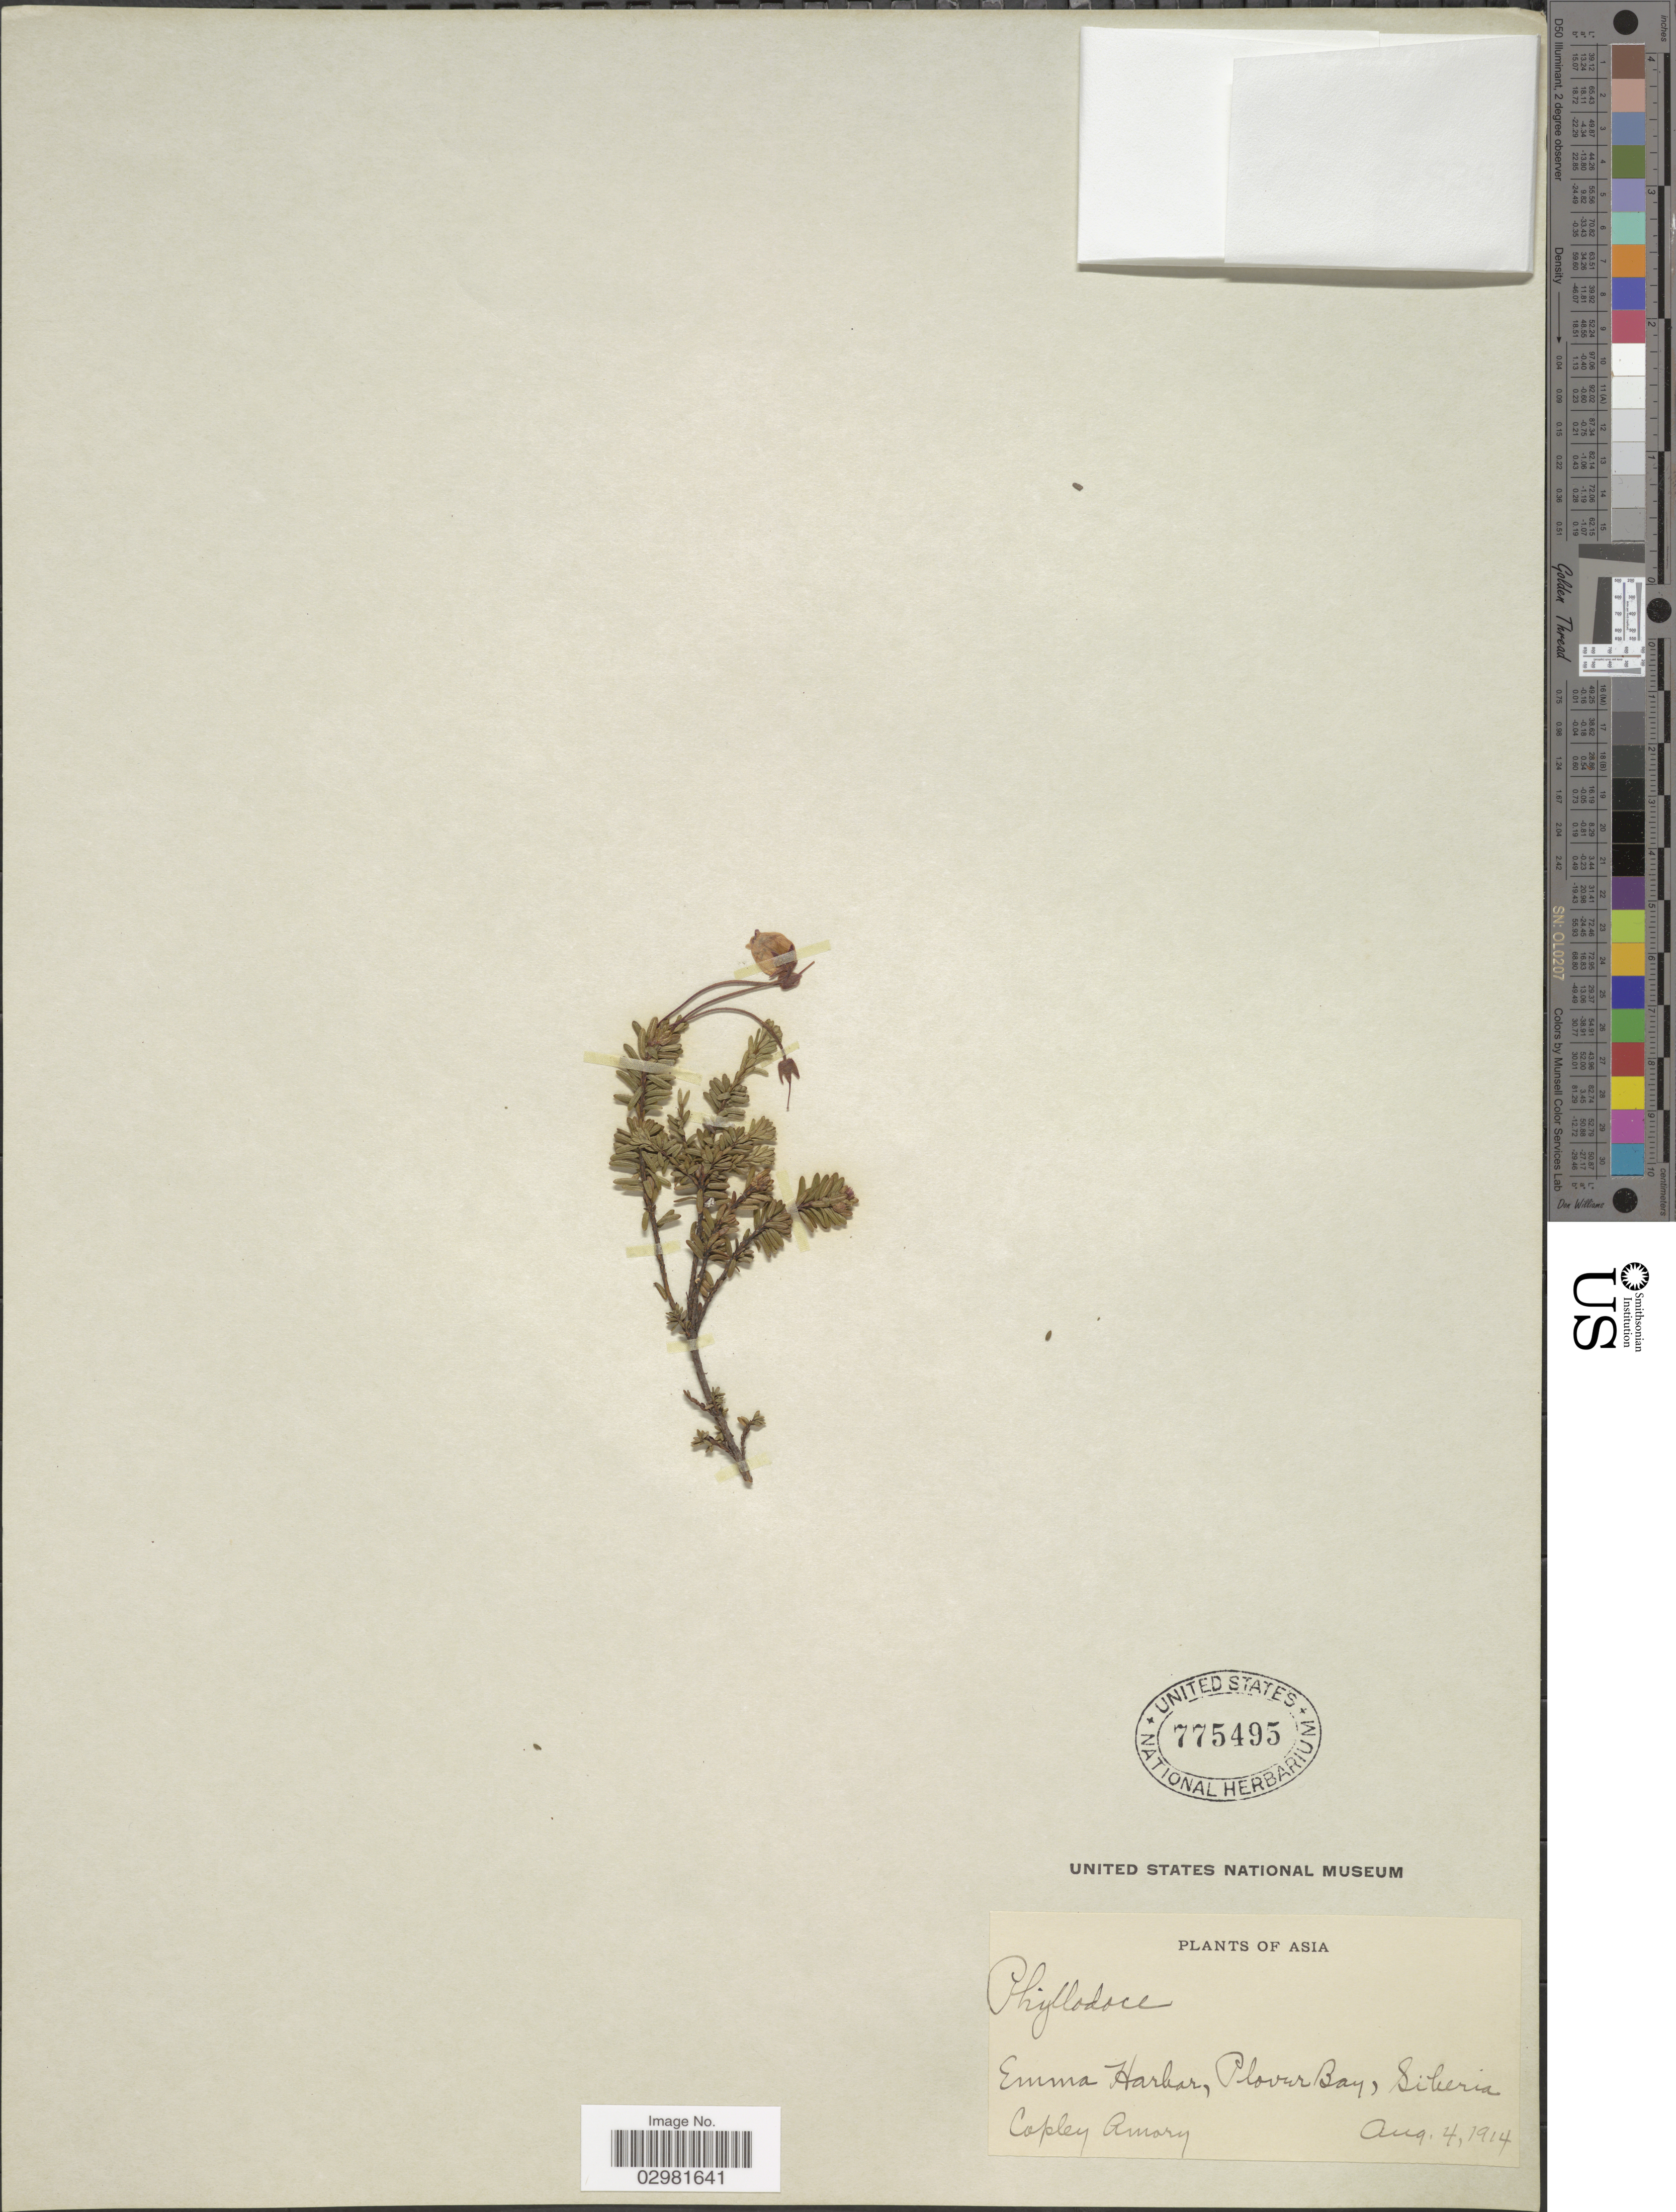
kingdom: Plantae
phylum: Tracheophyta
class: Magnoliopsida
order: Ericales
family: Ericaceae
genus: Phyllodoce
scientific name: Phyllodoce sp.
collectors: C. Amary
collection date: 1914-08-04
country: Russian Federation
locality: Asia. Emma Harbor, Plover Bay, Siberia.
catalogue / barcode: US 775495